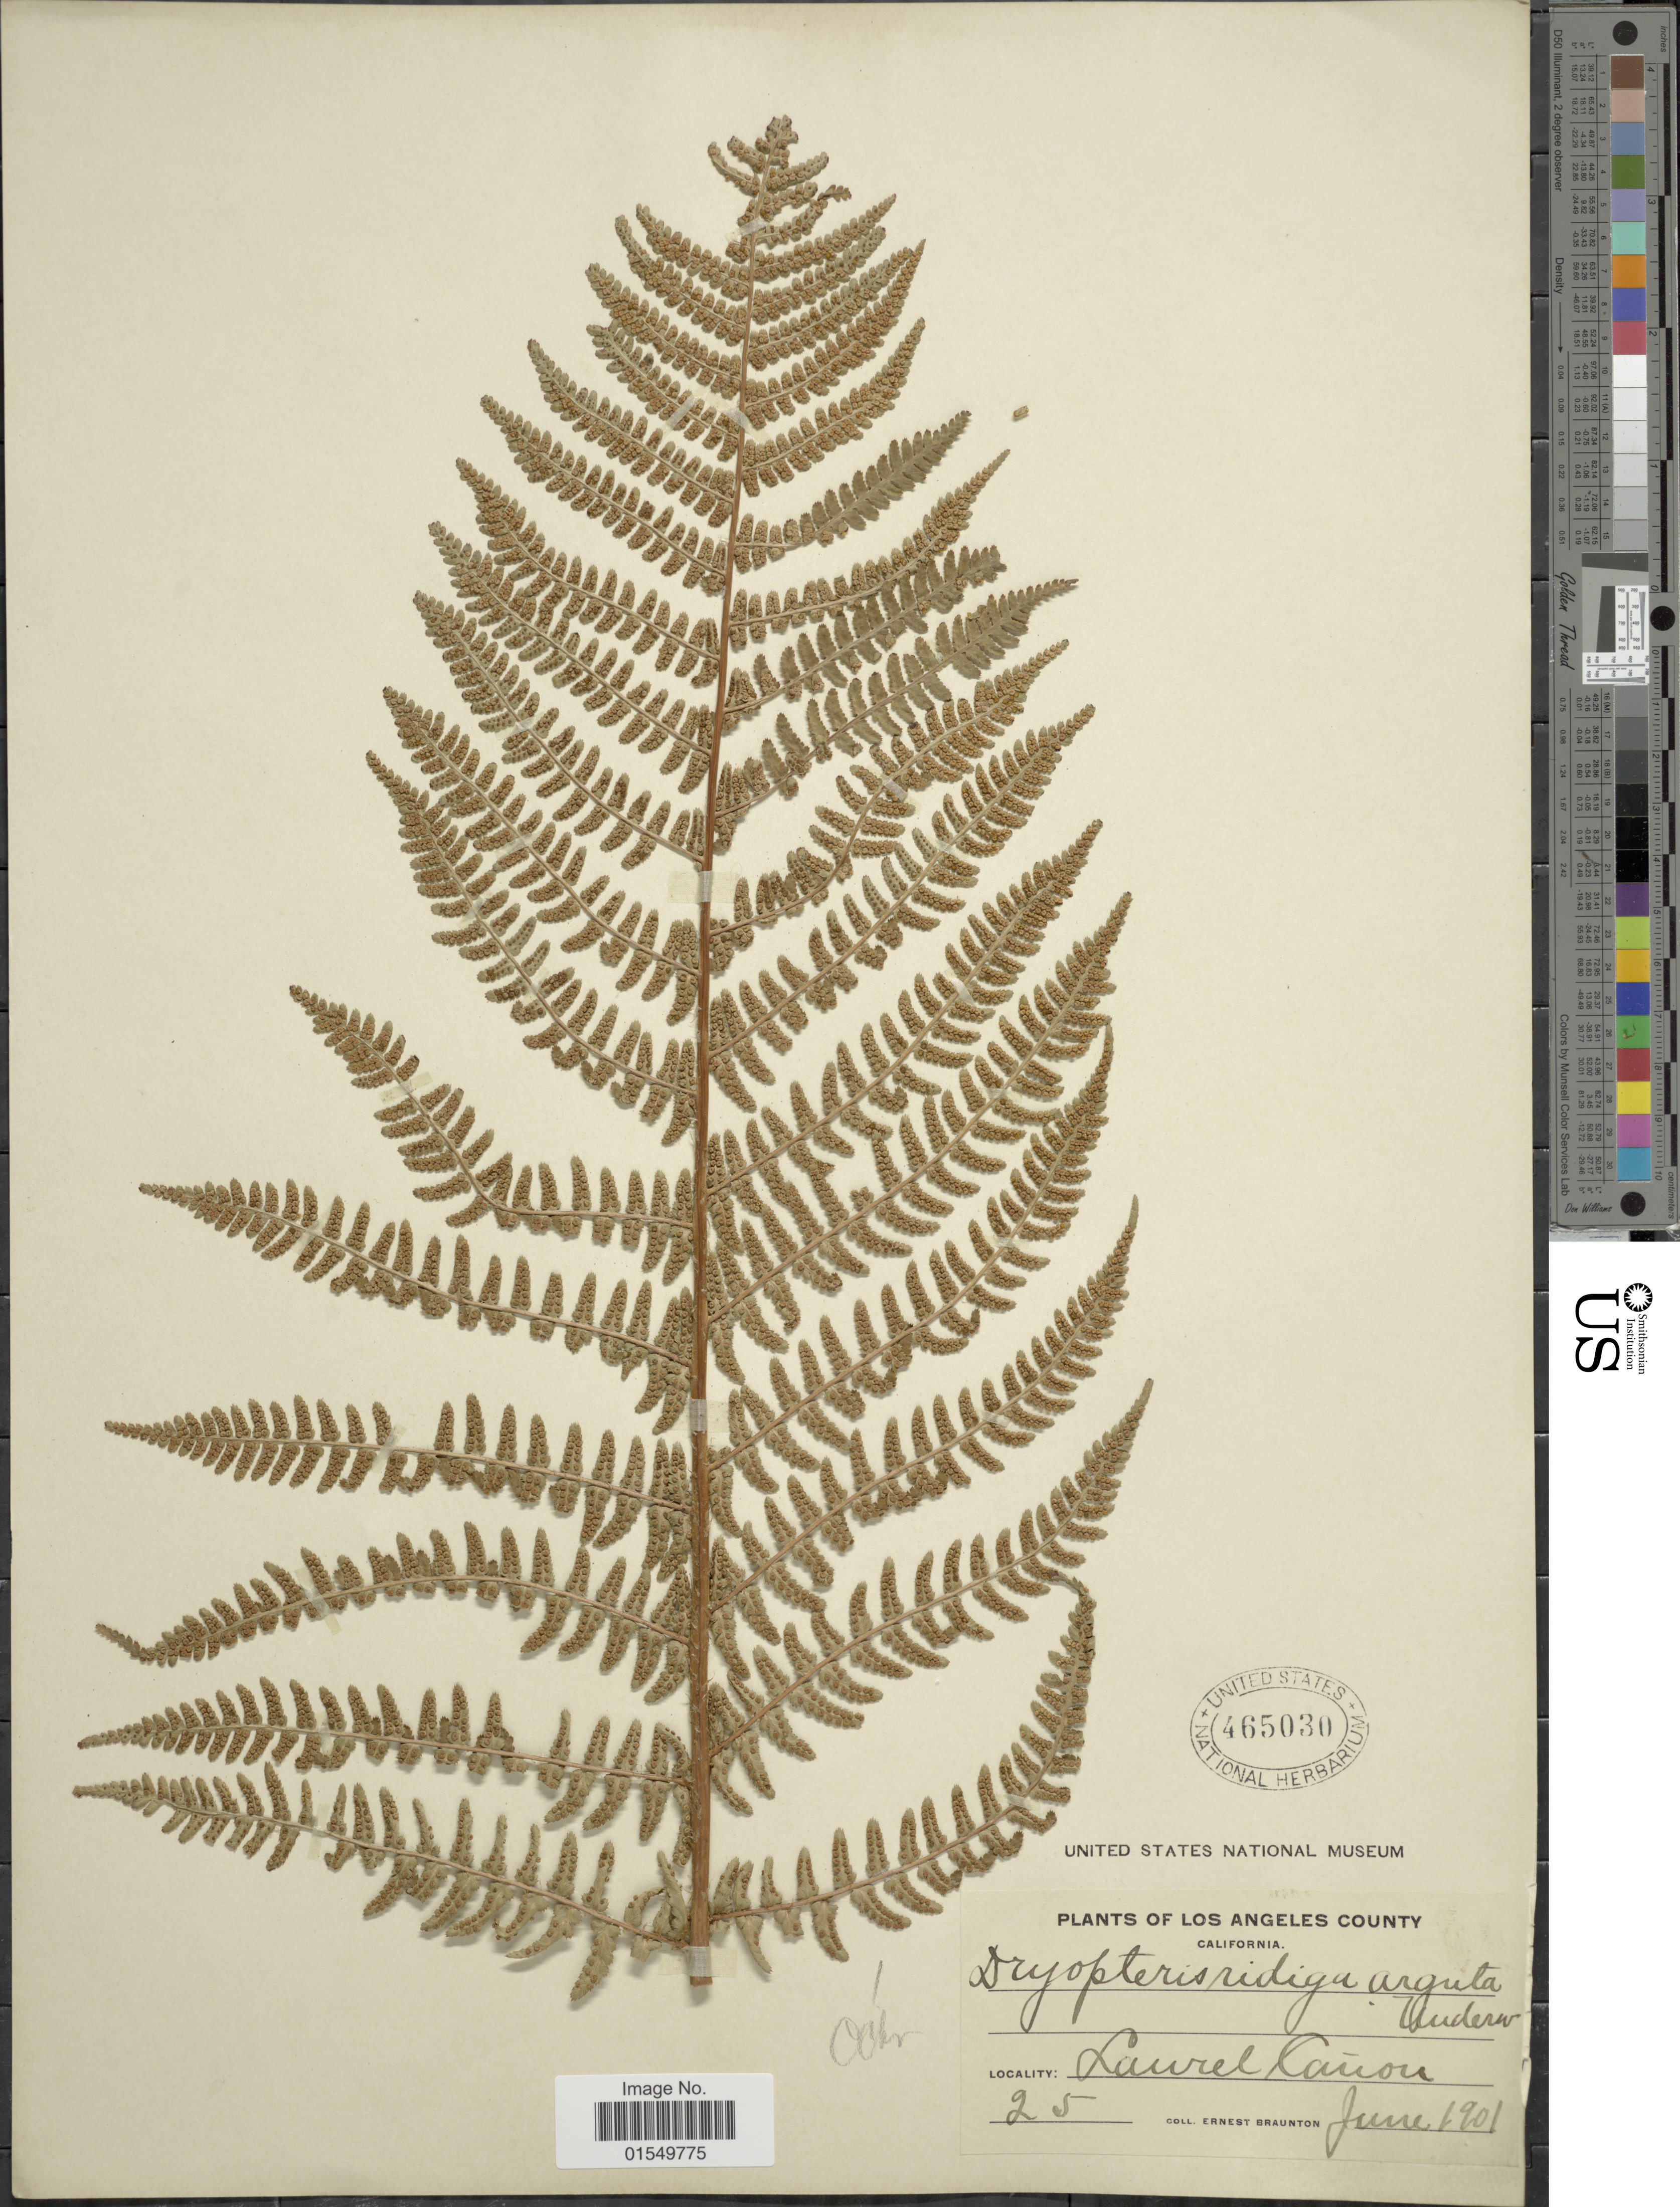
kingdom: Plantae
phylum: Tracheophyta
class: Polypodiopsida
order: Polypodiales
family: Dryopteridaceae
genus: Dryopteris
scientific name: Dryopteris arguta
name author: (Kaulf.) Maxon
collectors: E. Braunton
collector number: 25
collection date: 1901-06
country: United States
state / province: California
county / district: Los Angeles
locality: Los Angeles County, Laurel Canon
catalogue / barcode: US 465030